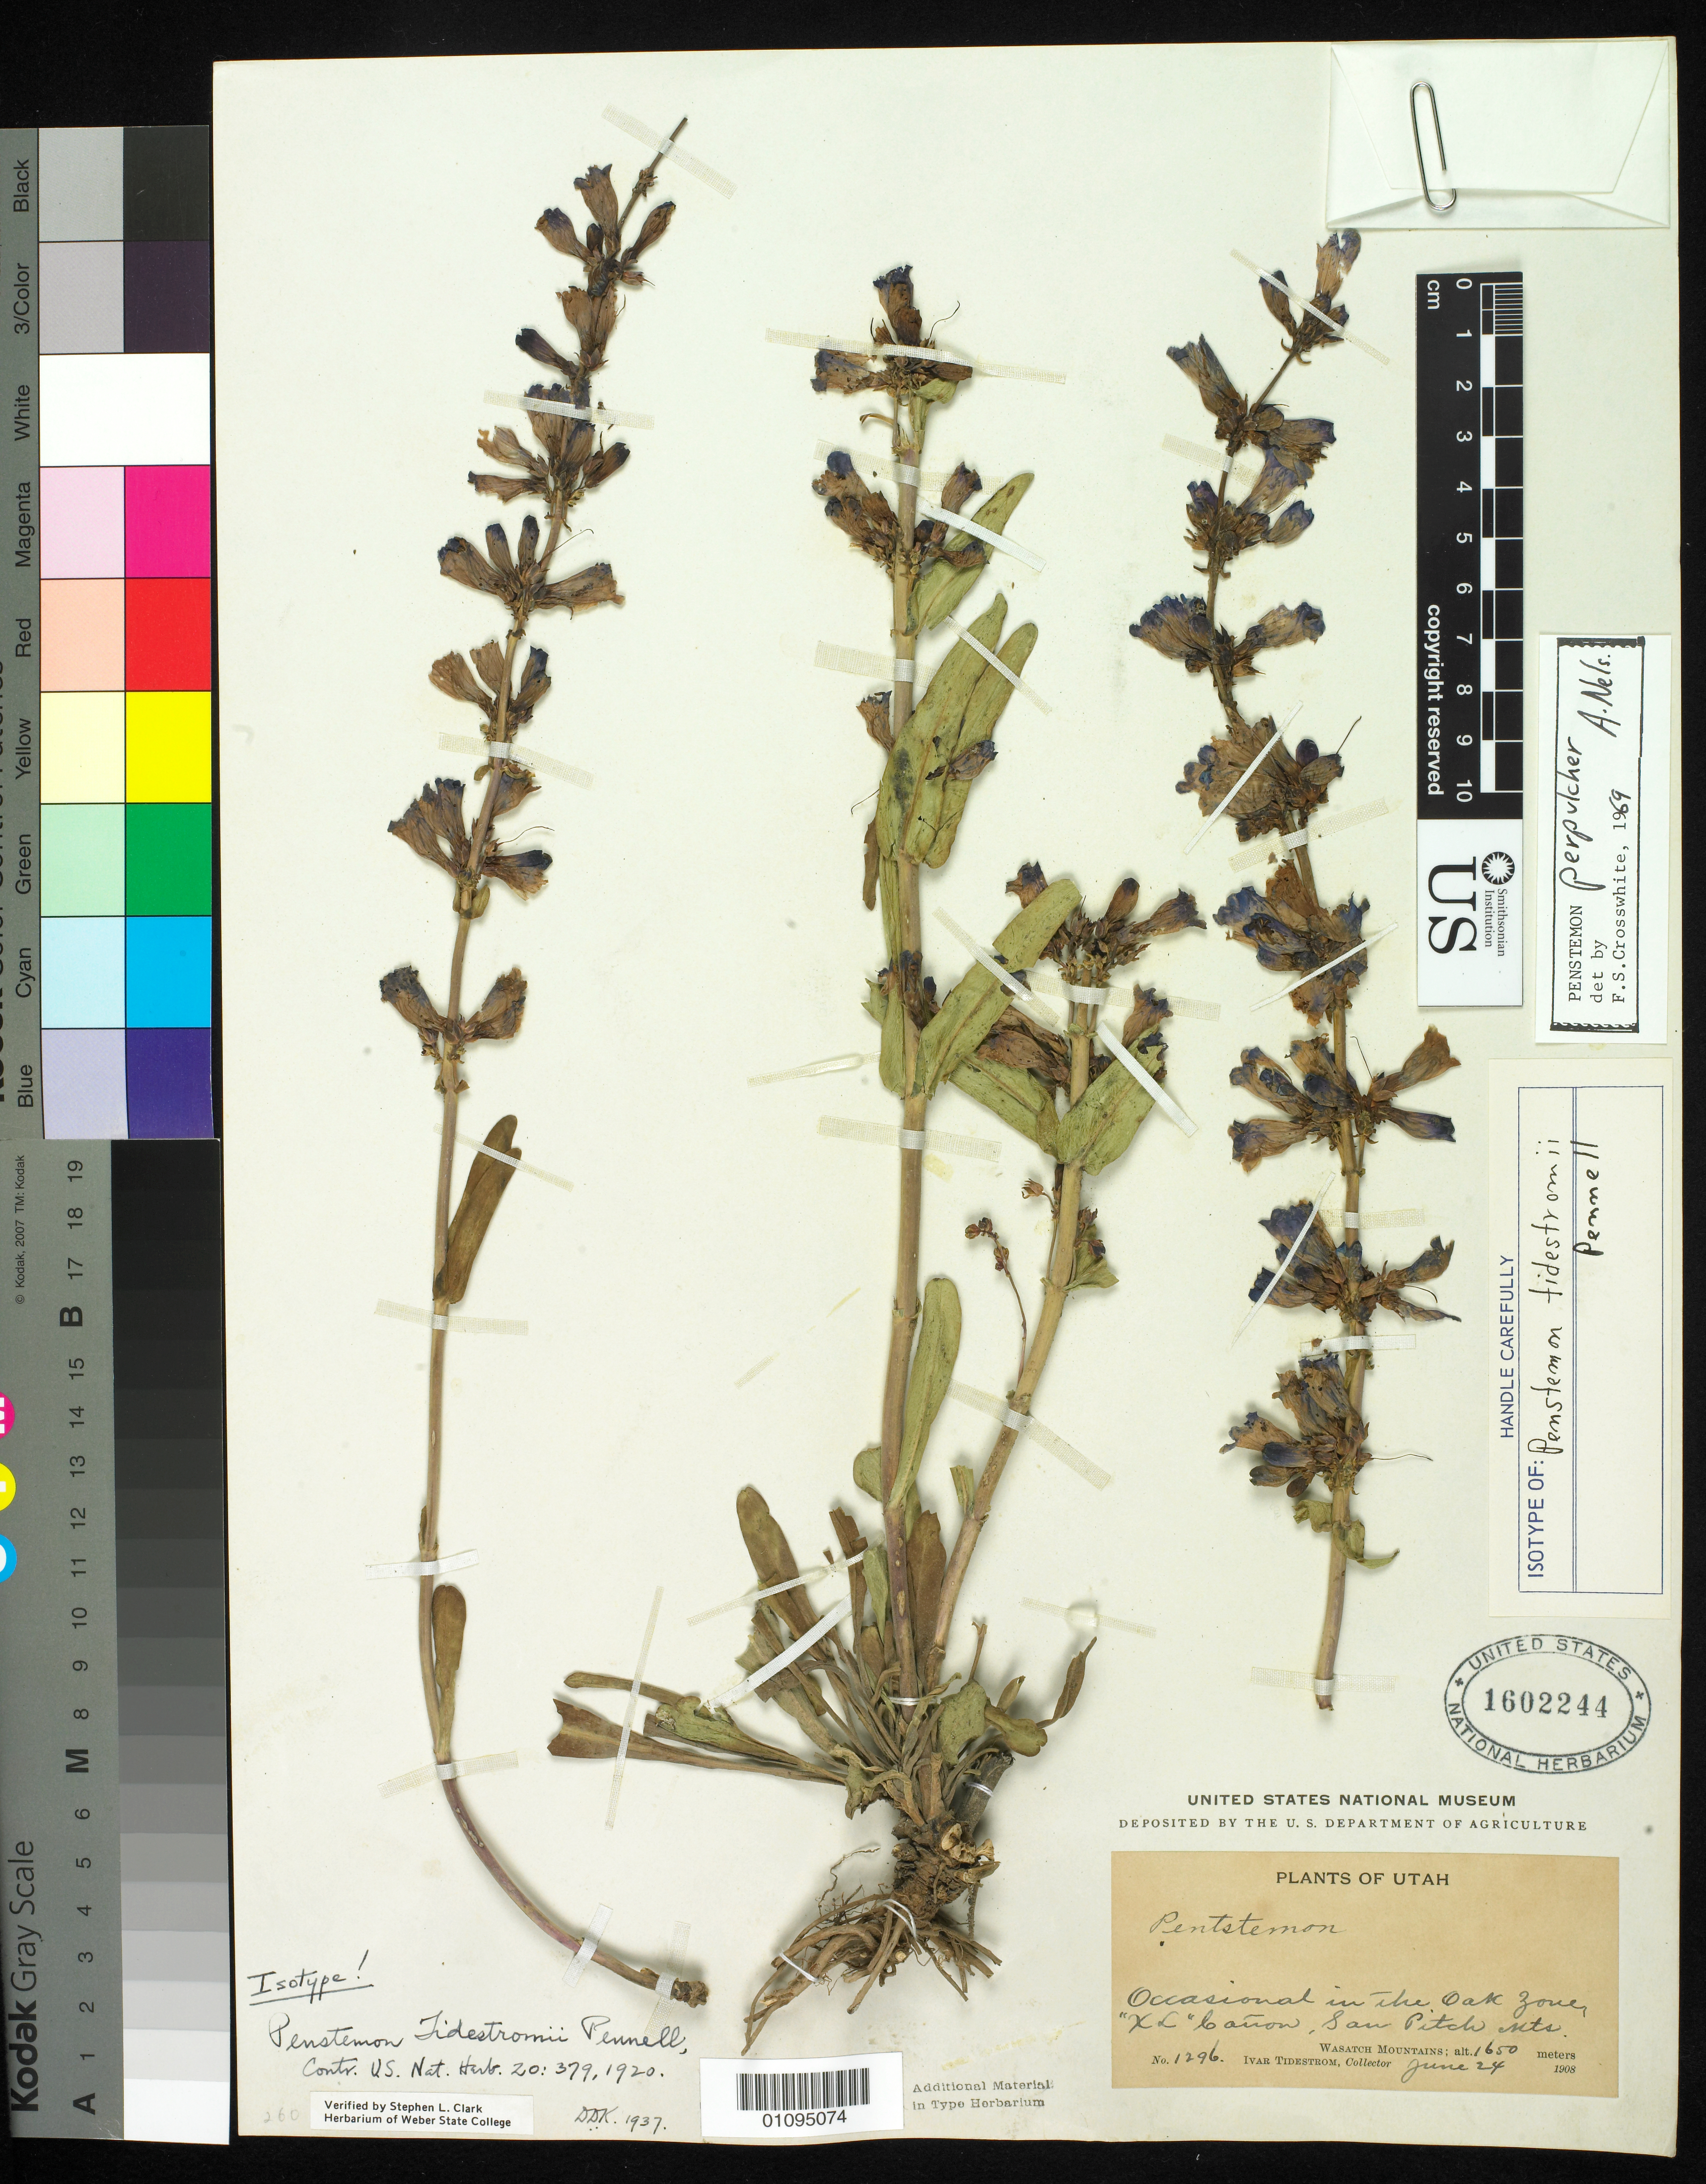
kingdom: Plantae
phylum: Tracheophyta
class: Magnoliopsida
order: Lamiales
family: Plantaginaceae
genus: Penstemon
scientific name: Penstemon tidestromii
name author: Pennell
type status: Isotype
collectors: I. F. Tidestrom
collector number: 1296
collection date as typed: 24 Jun 1908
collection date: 1908-06-24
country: United States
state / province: Utah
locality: "XL" Canyon, San Pitch Mountains. Wasatch Mountains.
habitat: Occasional in the oak zone.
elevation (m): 1650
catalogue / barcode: US 1602244